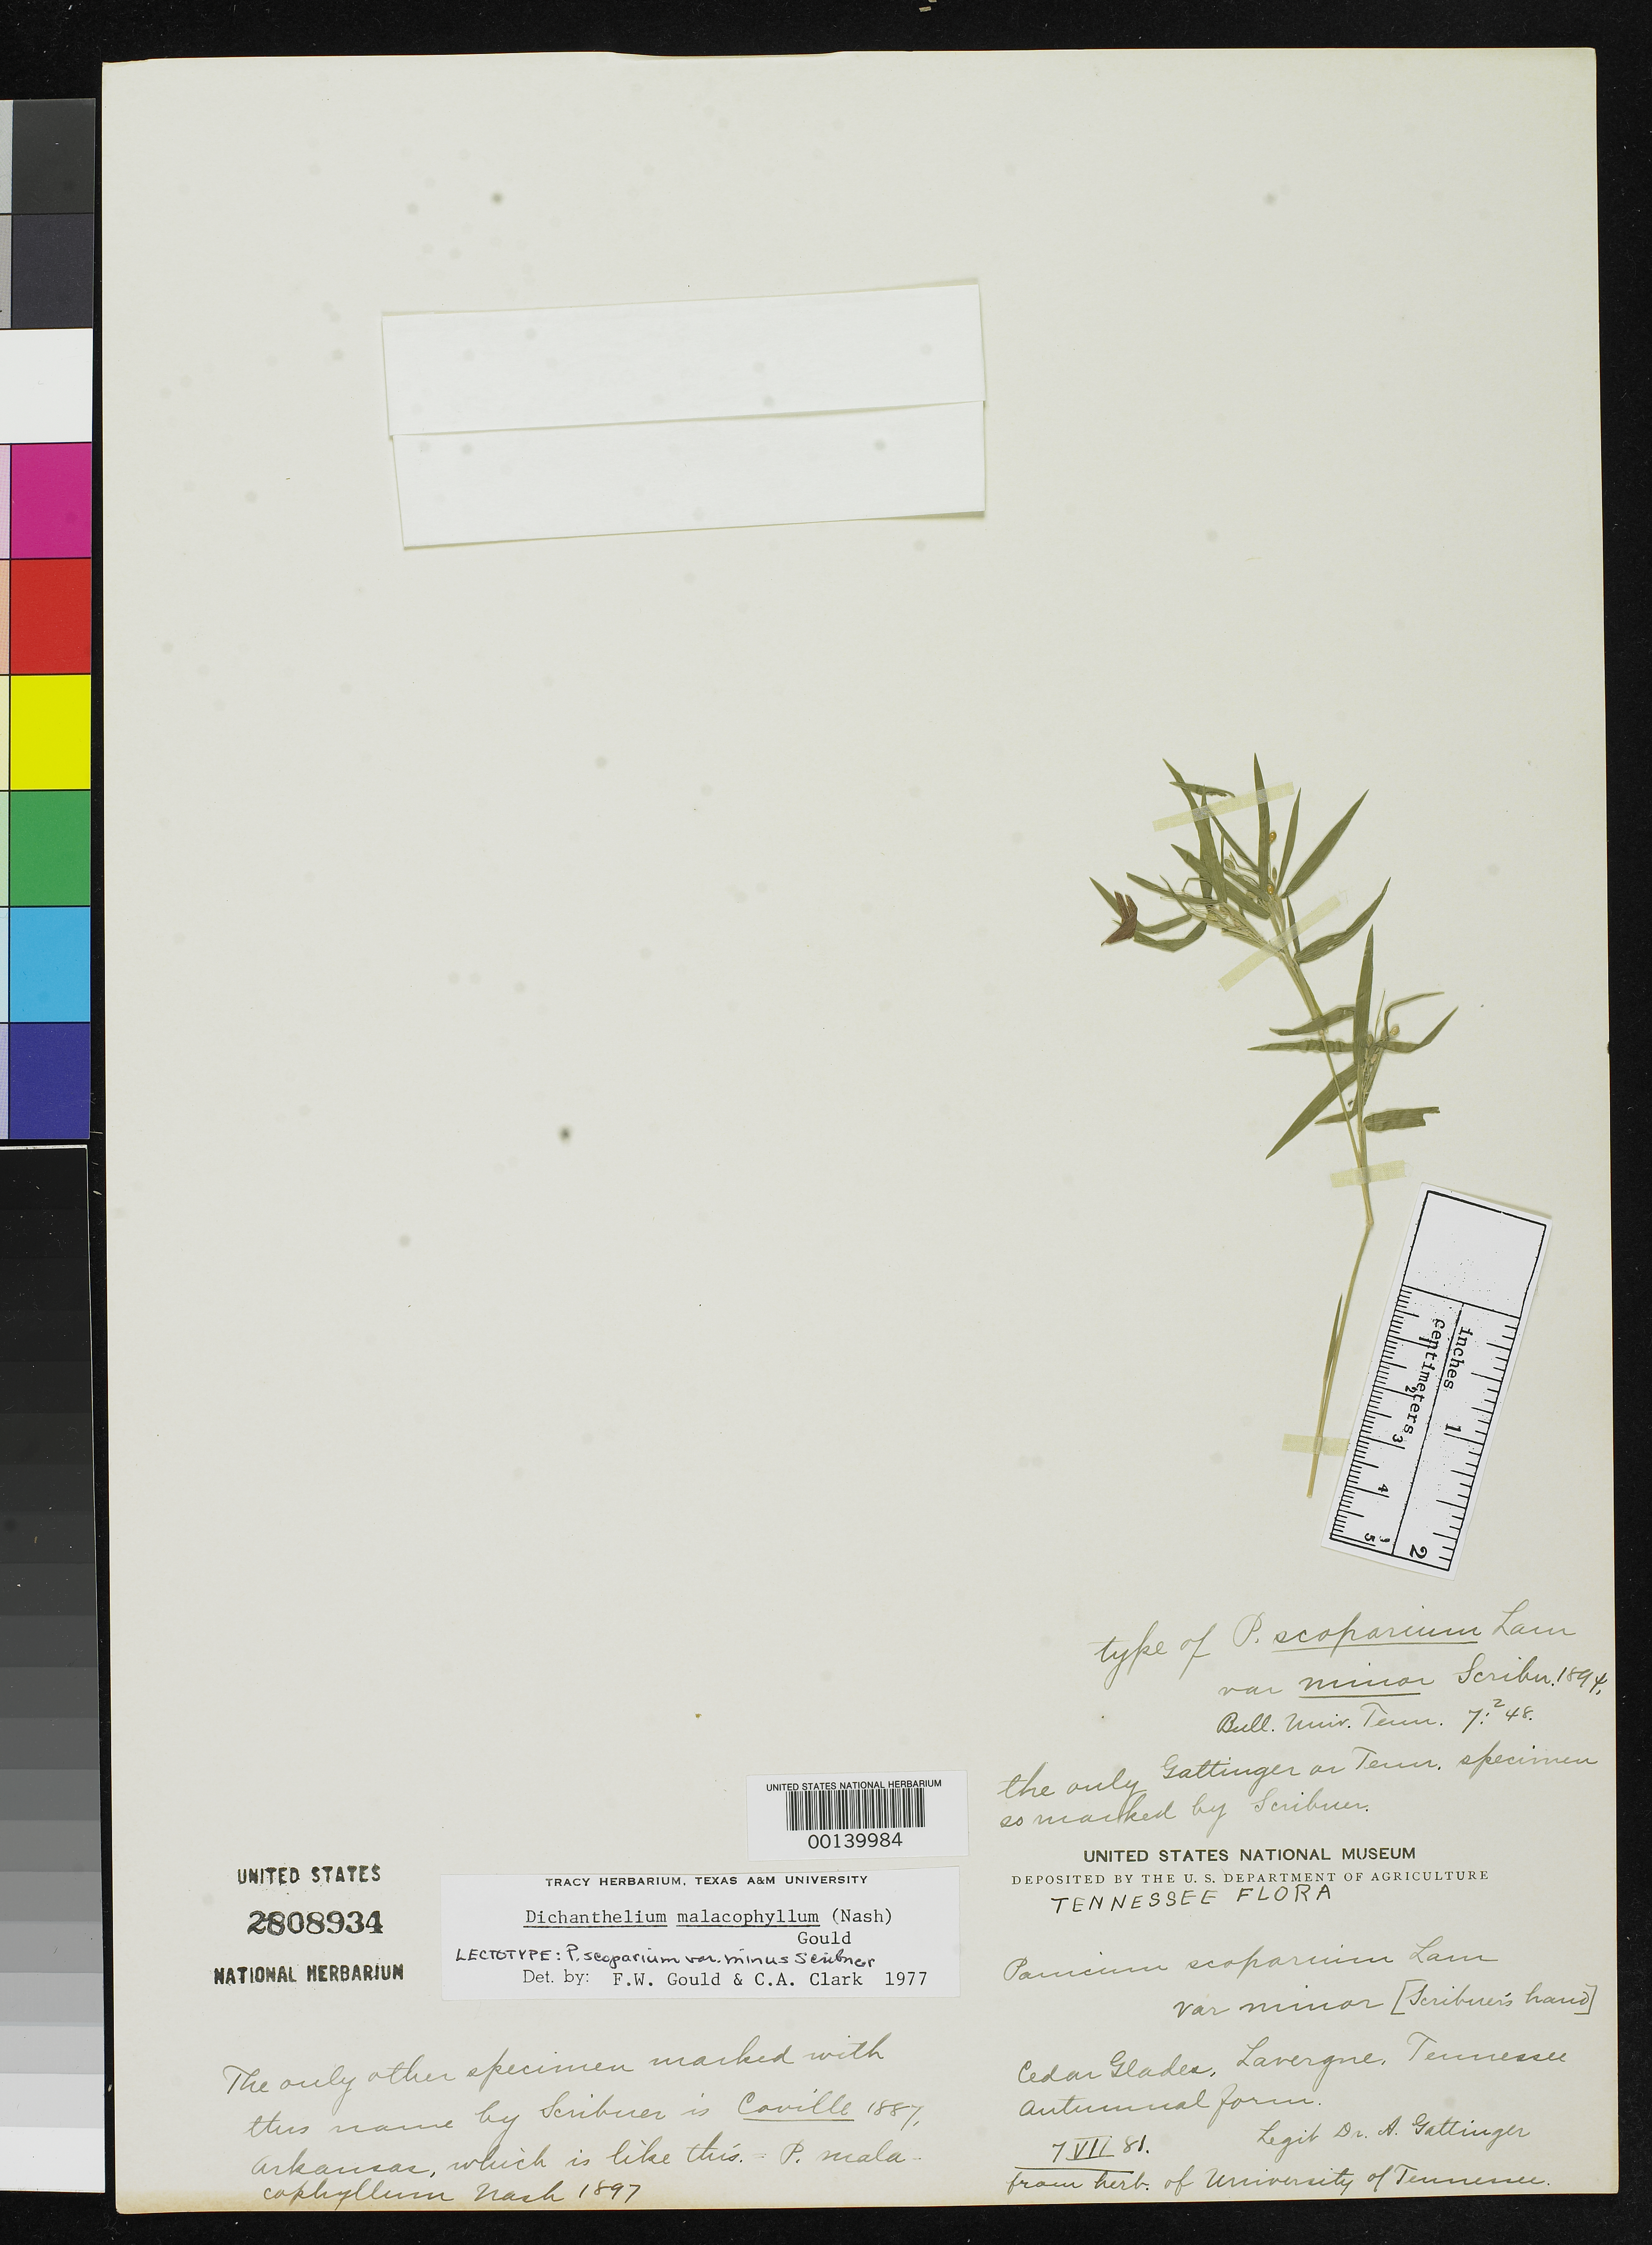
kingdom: Plantae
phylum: Tracheophyta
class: Liliopsida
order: Poales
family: Poaceae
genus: Panicum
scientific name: Panicum scoparium var. minor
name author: Scribn.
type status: Type Fragment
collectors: A. Gattinger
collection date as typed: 07 Jul 1881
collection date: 1881-07-07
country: United States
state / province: Tennessee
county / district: Rutherford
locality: La Vergne.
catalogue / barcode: US 2808934